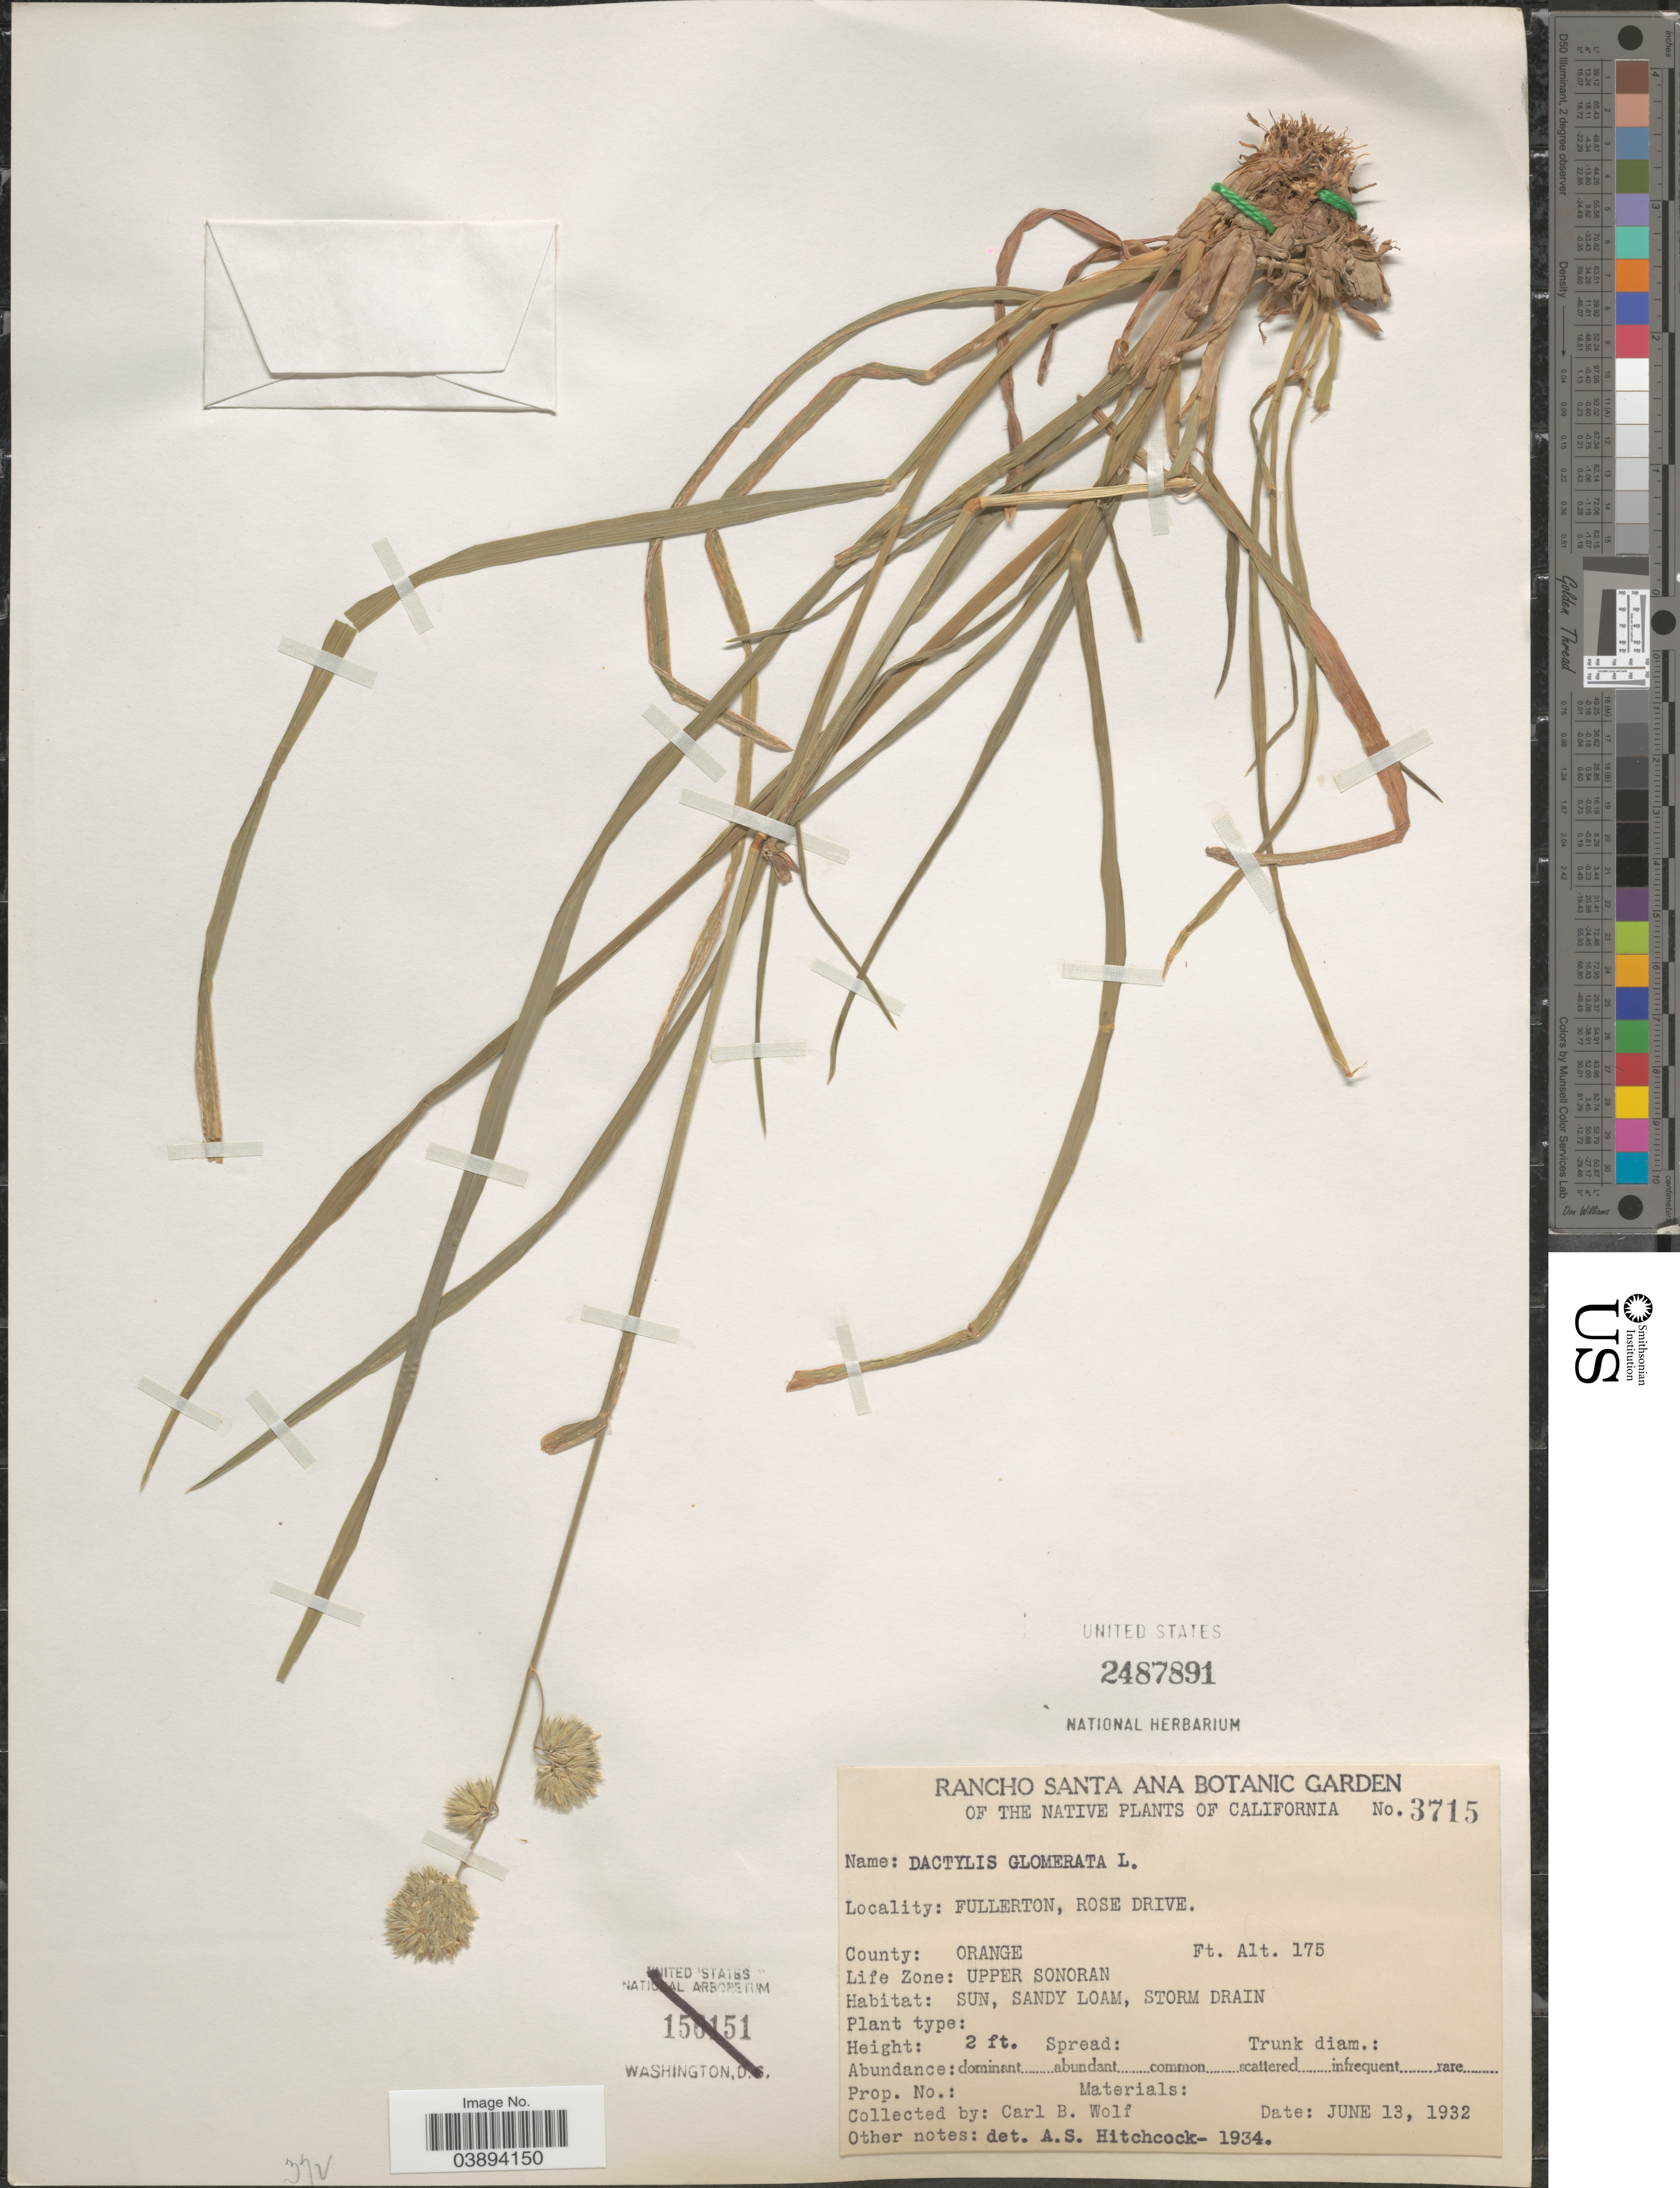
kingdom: Plantae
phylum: Tracheophyta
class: Liliopsida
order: Poales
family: Poaceae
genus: Dactylis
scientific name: Dactylis glomerata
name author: L.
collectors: C. B. Wolf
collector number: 3715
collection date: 1932-06-13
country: United States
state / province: California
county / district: Orange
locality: Fullerton, Rose Drive. County: Orange. Life Zone: Upper Sonoran.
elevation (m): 53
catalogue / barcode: US 2487891